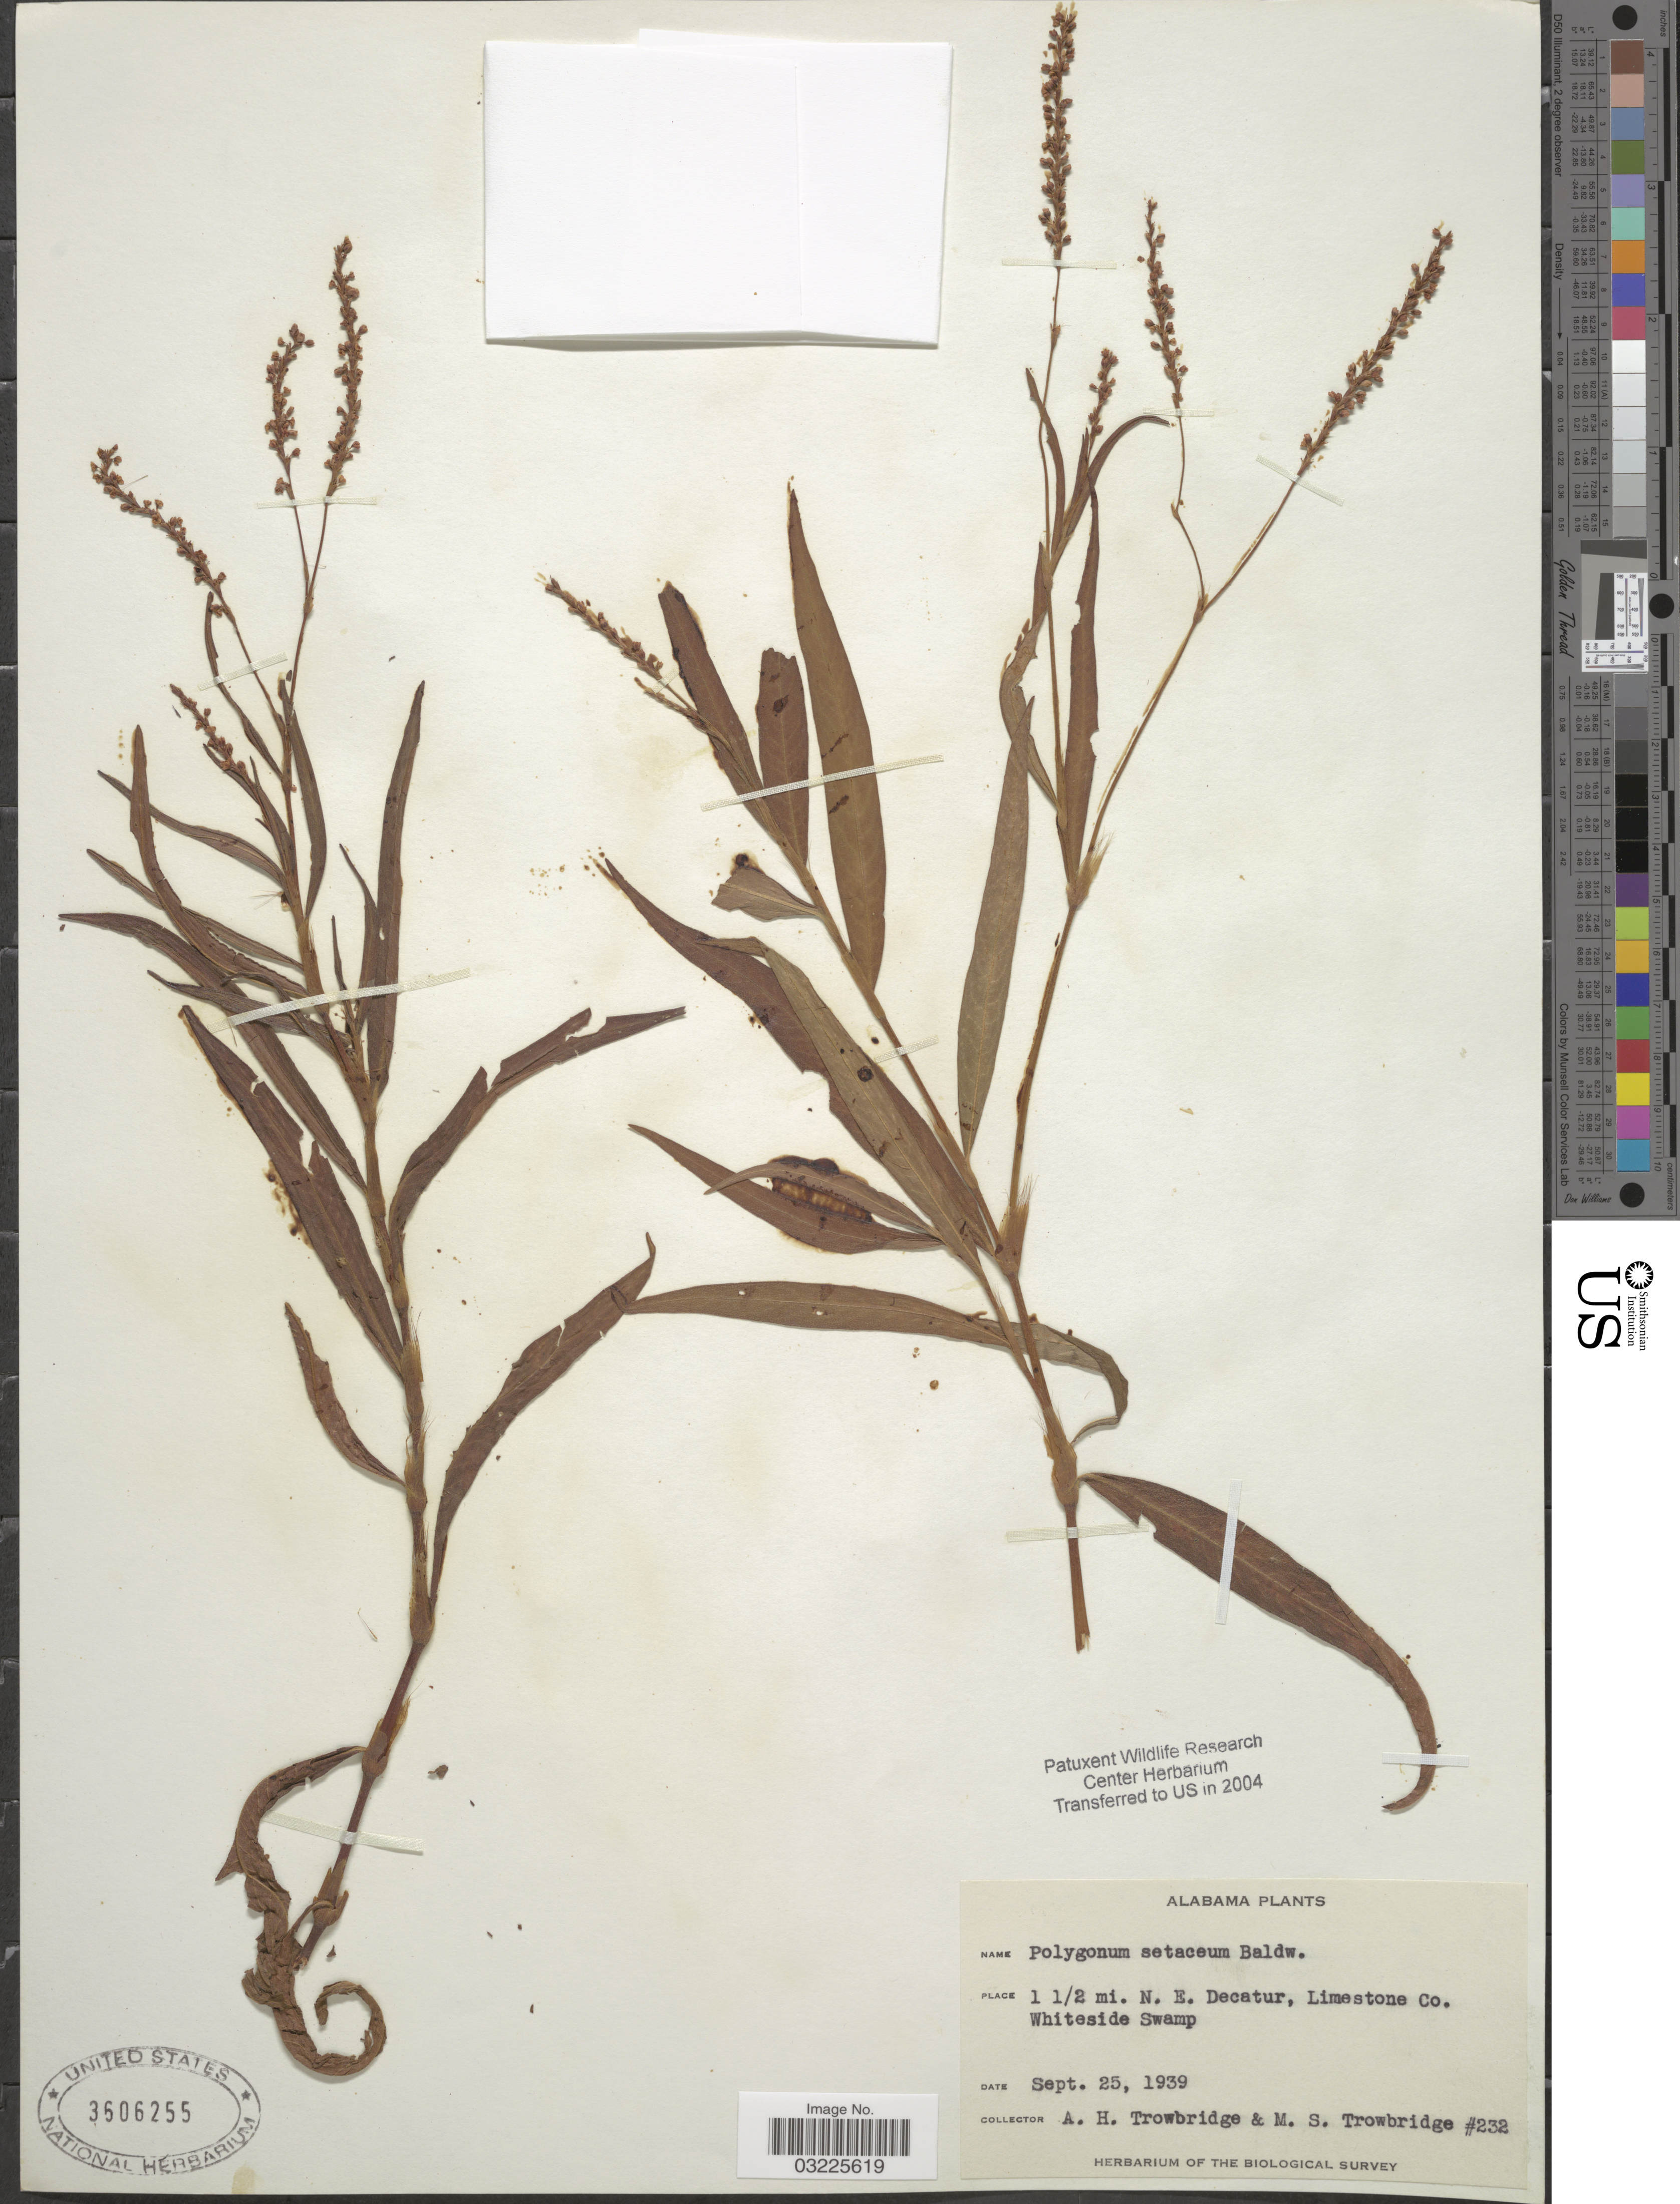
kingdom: Plantae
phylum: Tracheophyta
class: Magnoliopsida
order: Caryophyllales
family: Polygonaceae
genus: Persicaria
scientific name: Persicaria setacea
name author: Small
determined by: Atha, D. E.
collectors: A. H. Trowbridge & M. Trowbridge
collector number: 232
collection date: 1939-09-25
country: United States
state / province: Alabama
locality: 1½ mi. N.E. Decatur, Limestone Co. Whiteside Swamp.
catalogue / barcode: US 3606255